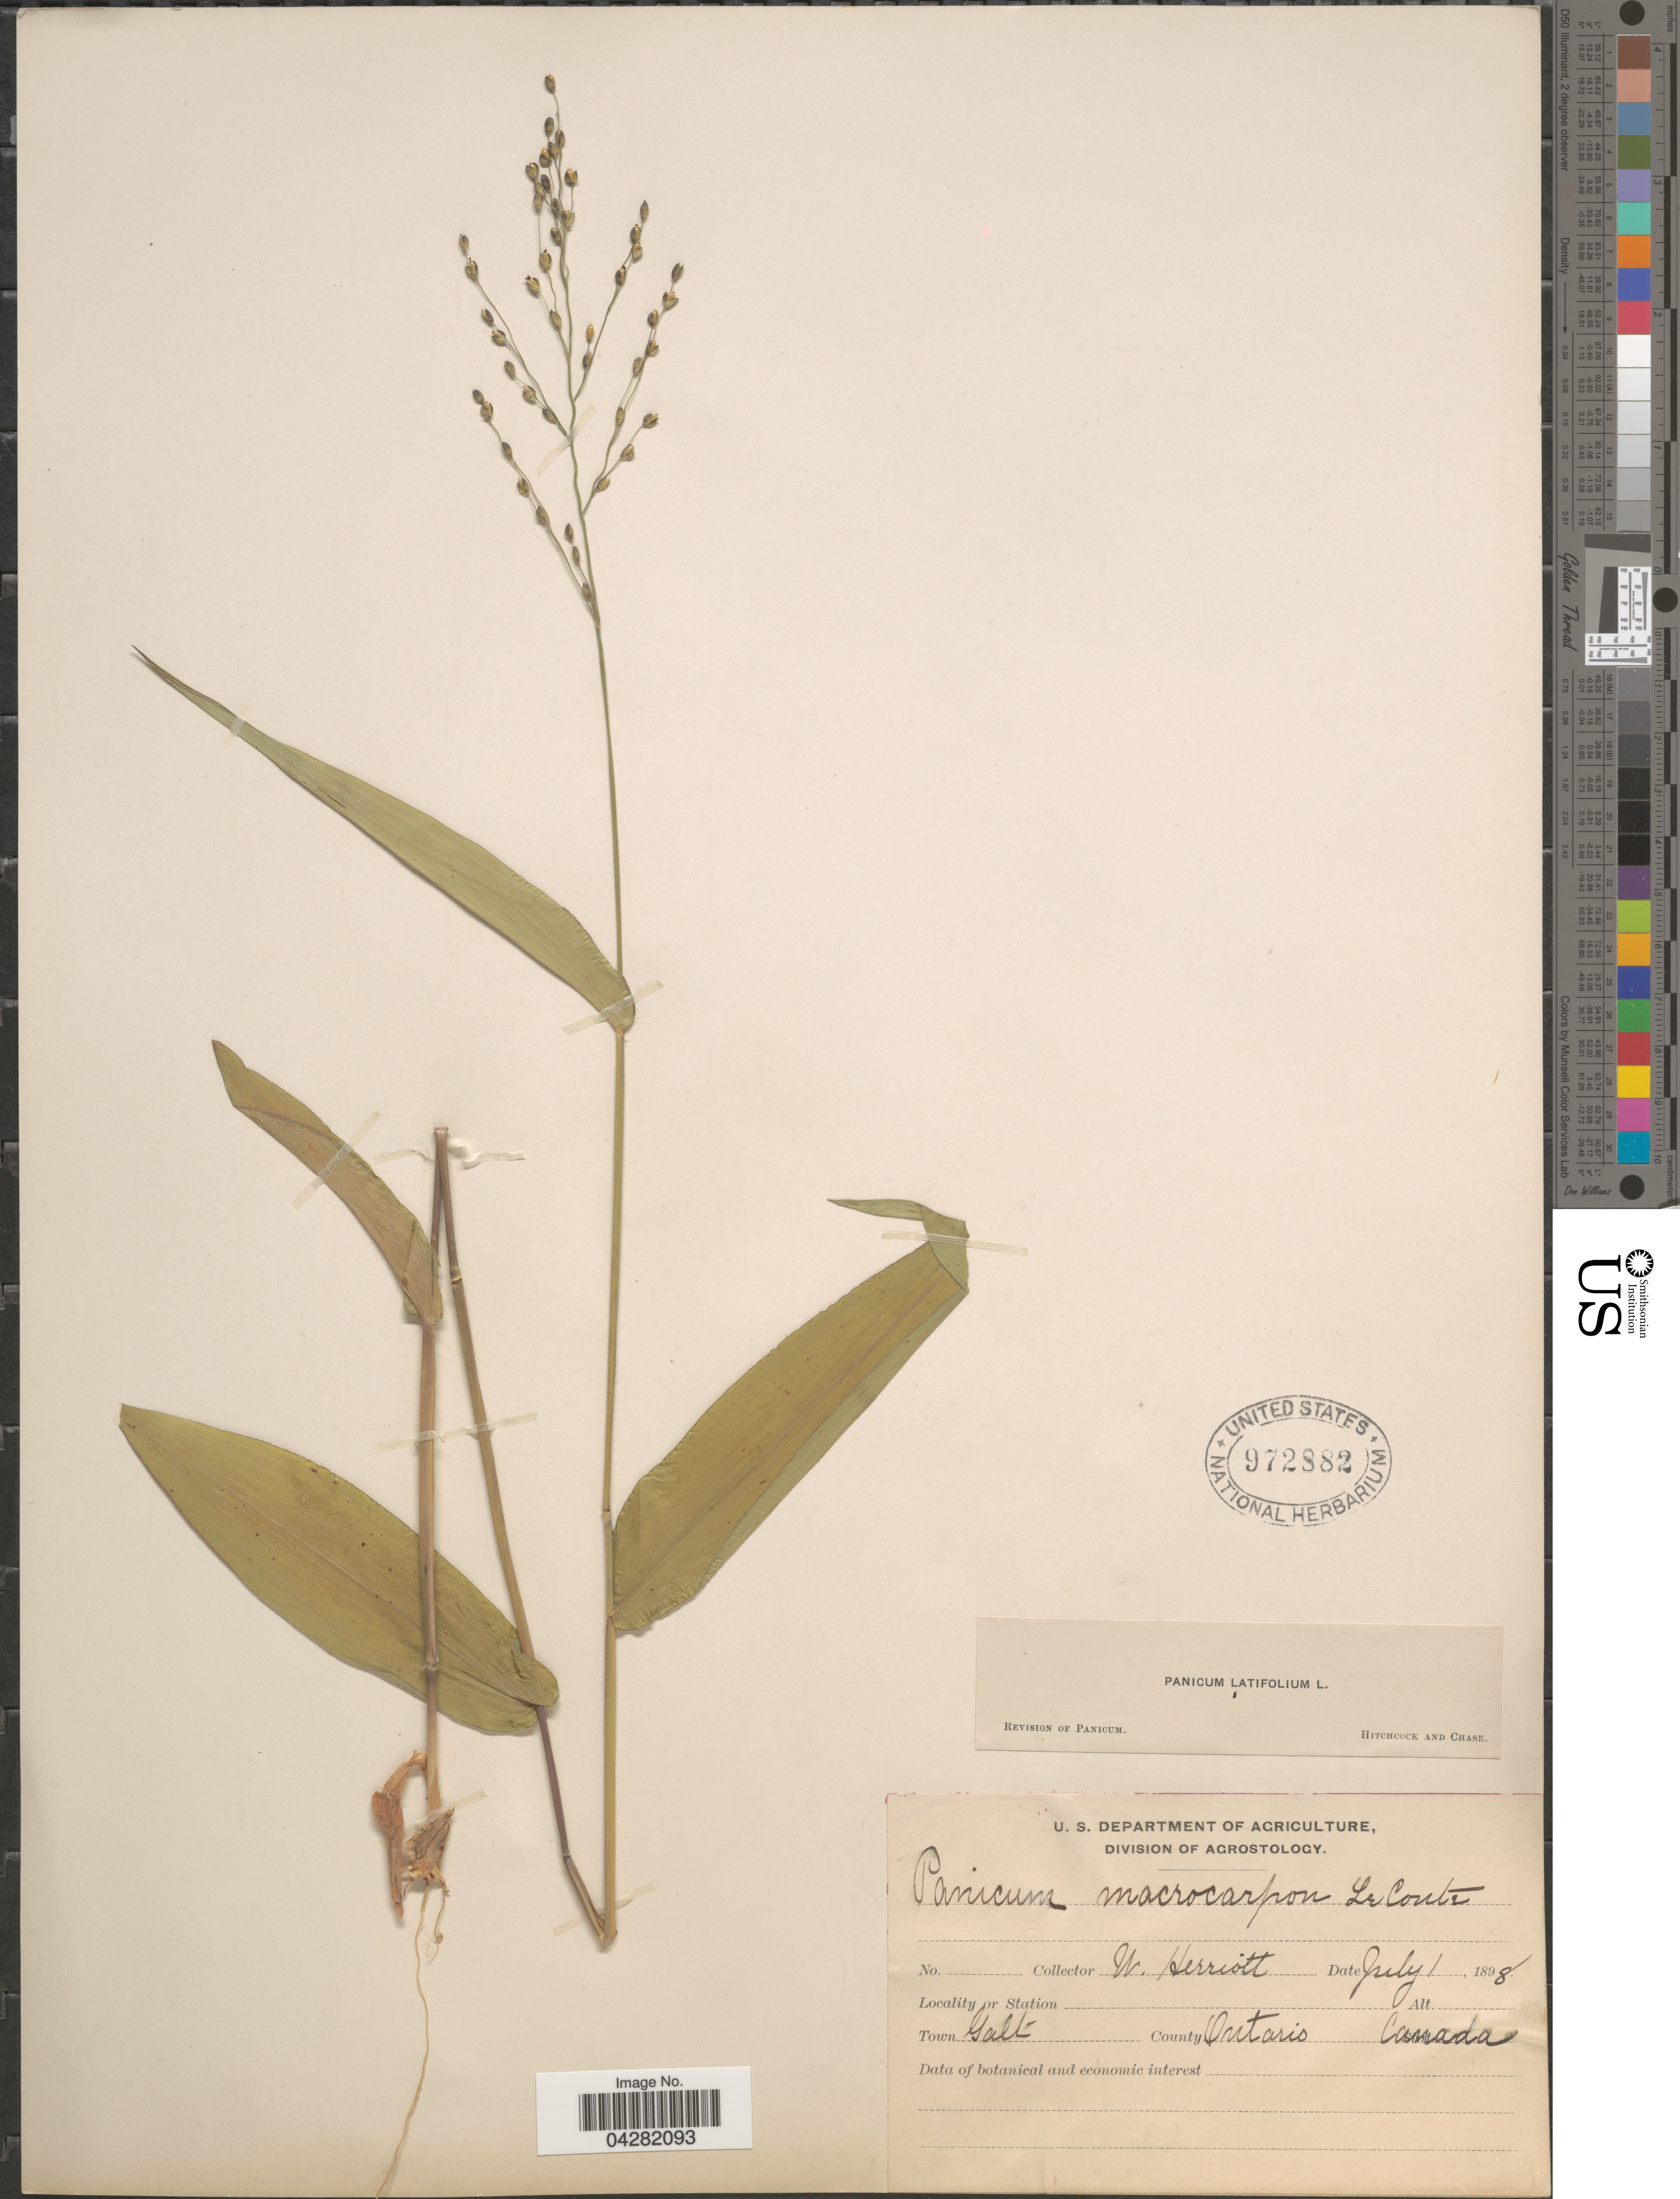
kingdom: Plantae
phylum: Tracheophyta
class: Liliopsida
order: Poales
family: Poaceae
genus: Dichanthelium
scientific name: Dichanthelium latifolium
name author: (L.) Harvill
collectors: W. Herriot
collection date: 1898-07-01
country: Canada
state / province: Ontario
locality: Town Galt. County Ontario.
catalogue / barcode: US 972882